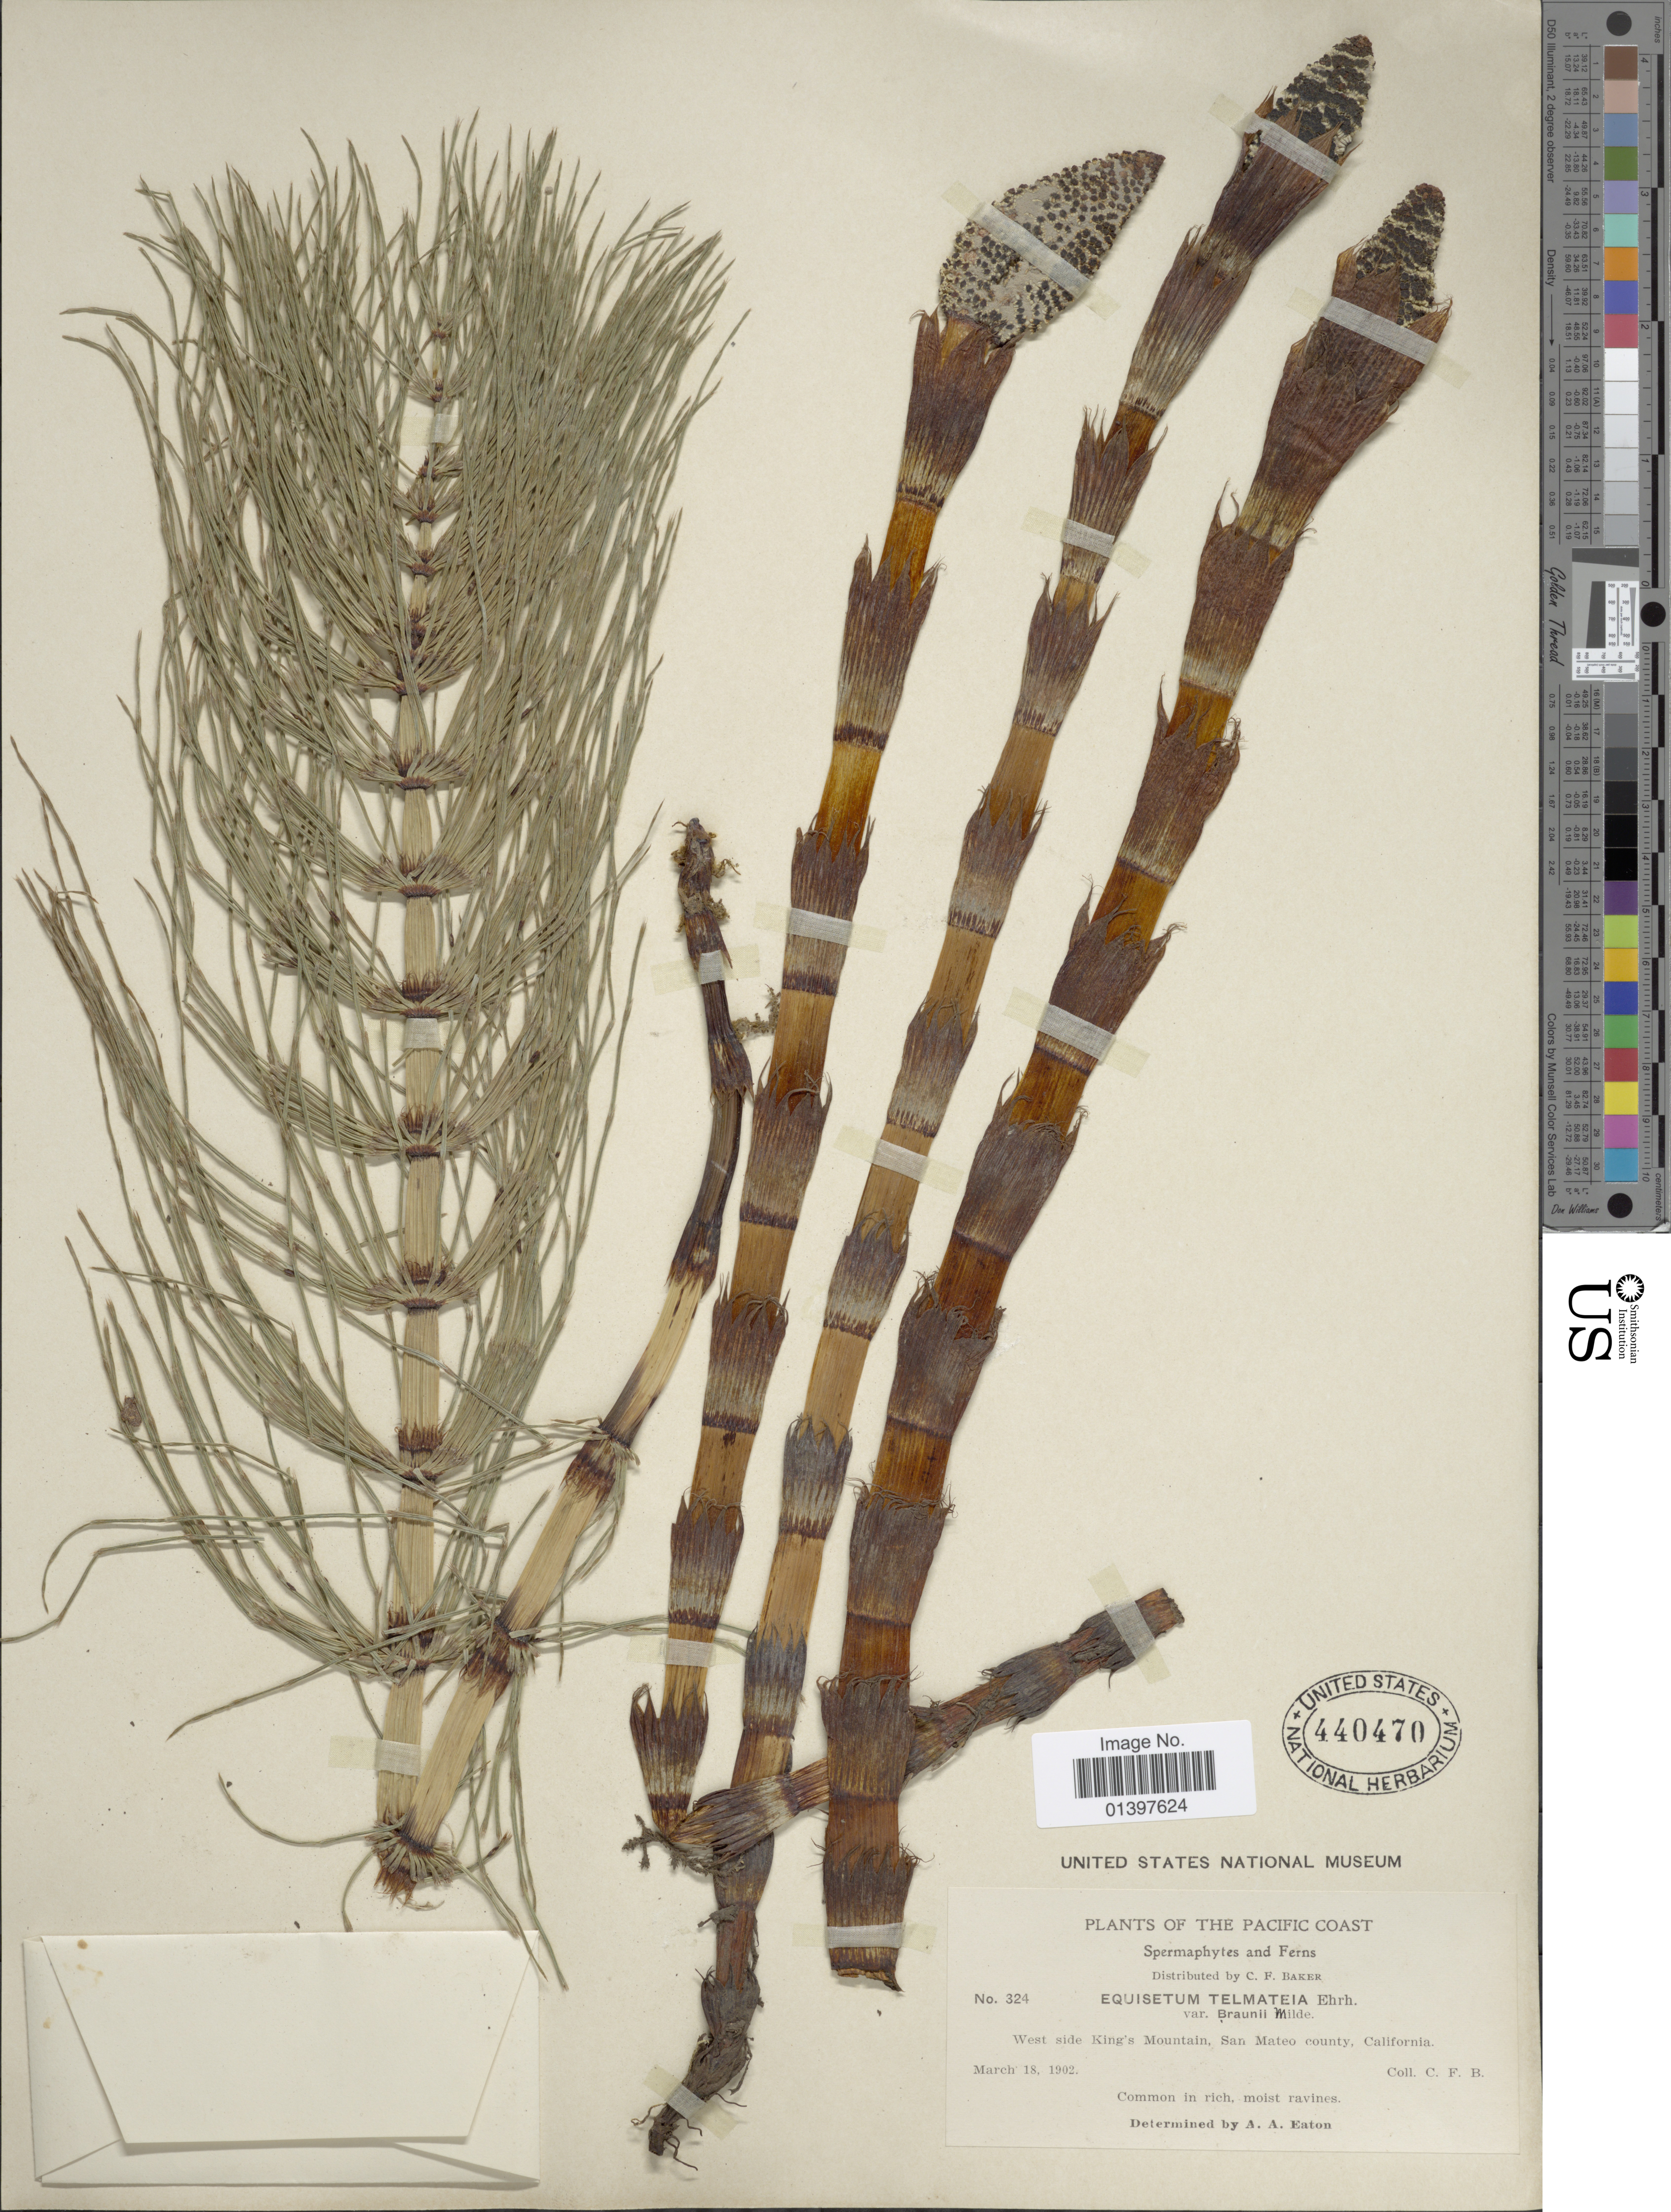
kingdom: Plantae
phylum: Tracheophyta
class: Polypodiopsida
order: Equisetales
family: Equisetaceae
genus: Equisetum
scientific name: Equisetum telmateia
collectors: C. F. Baker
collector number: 324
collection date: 1902-03-18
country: United States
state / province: California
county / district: San Mateo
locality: The Pacific Coast, West side King's Mountain, San Mateo County, California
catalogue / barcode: US 440470